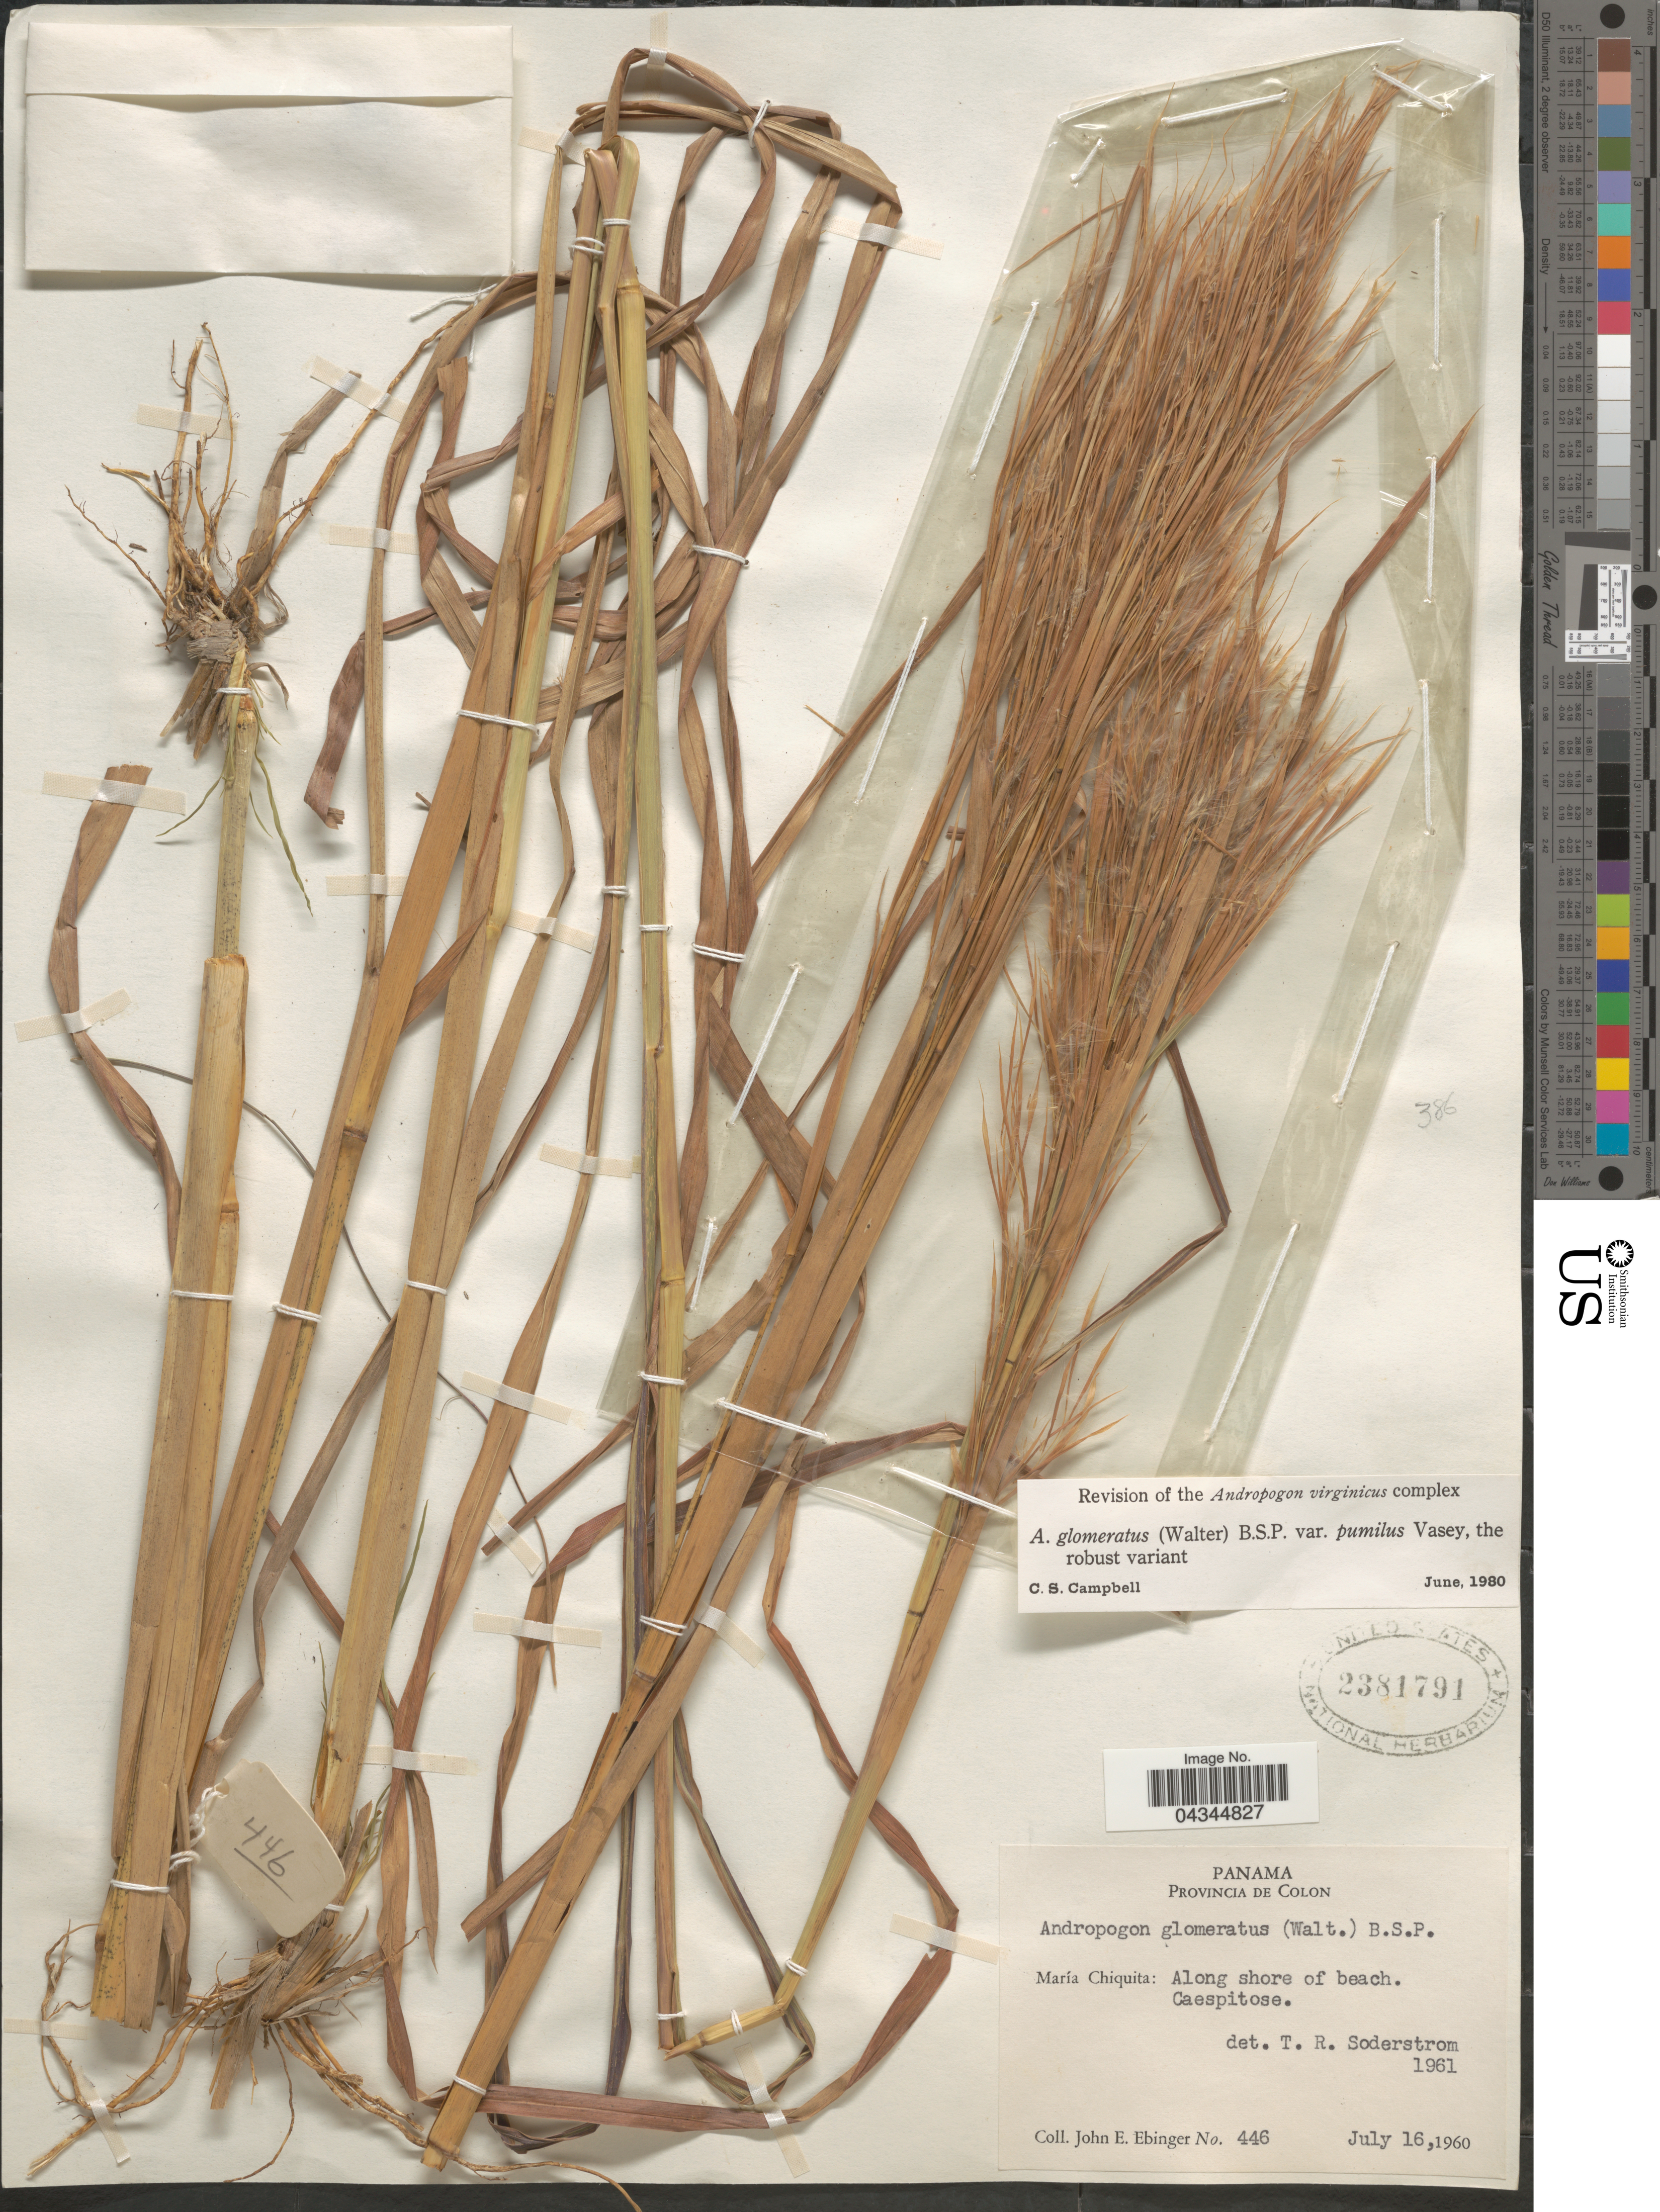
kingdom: Plantae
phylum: Tracheophyta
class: Liliopsida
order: Poales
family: Poaceae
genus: Andropogon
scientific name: Andropogon glomeratus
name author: (Walter) Britton et al.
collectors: J. Ebinger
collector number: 446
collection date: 1960-07-16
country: Panama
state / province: Colón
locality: María Chiquita: Along shore of beach.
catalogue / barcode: US 2381791